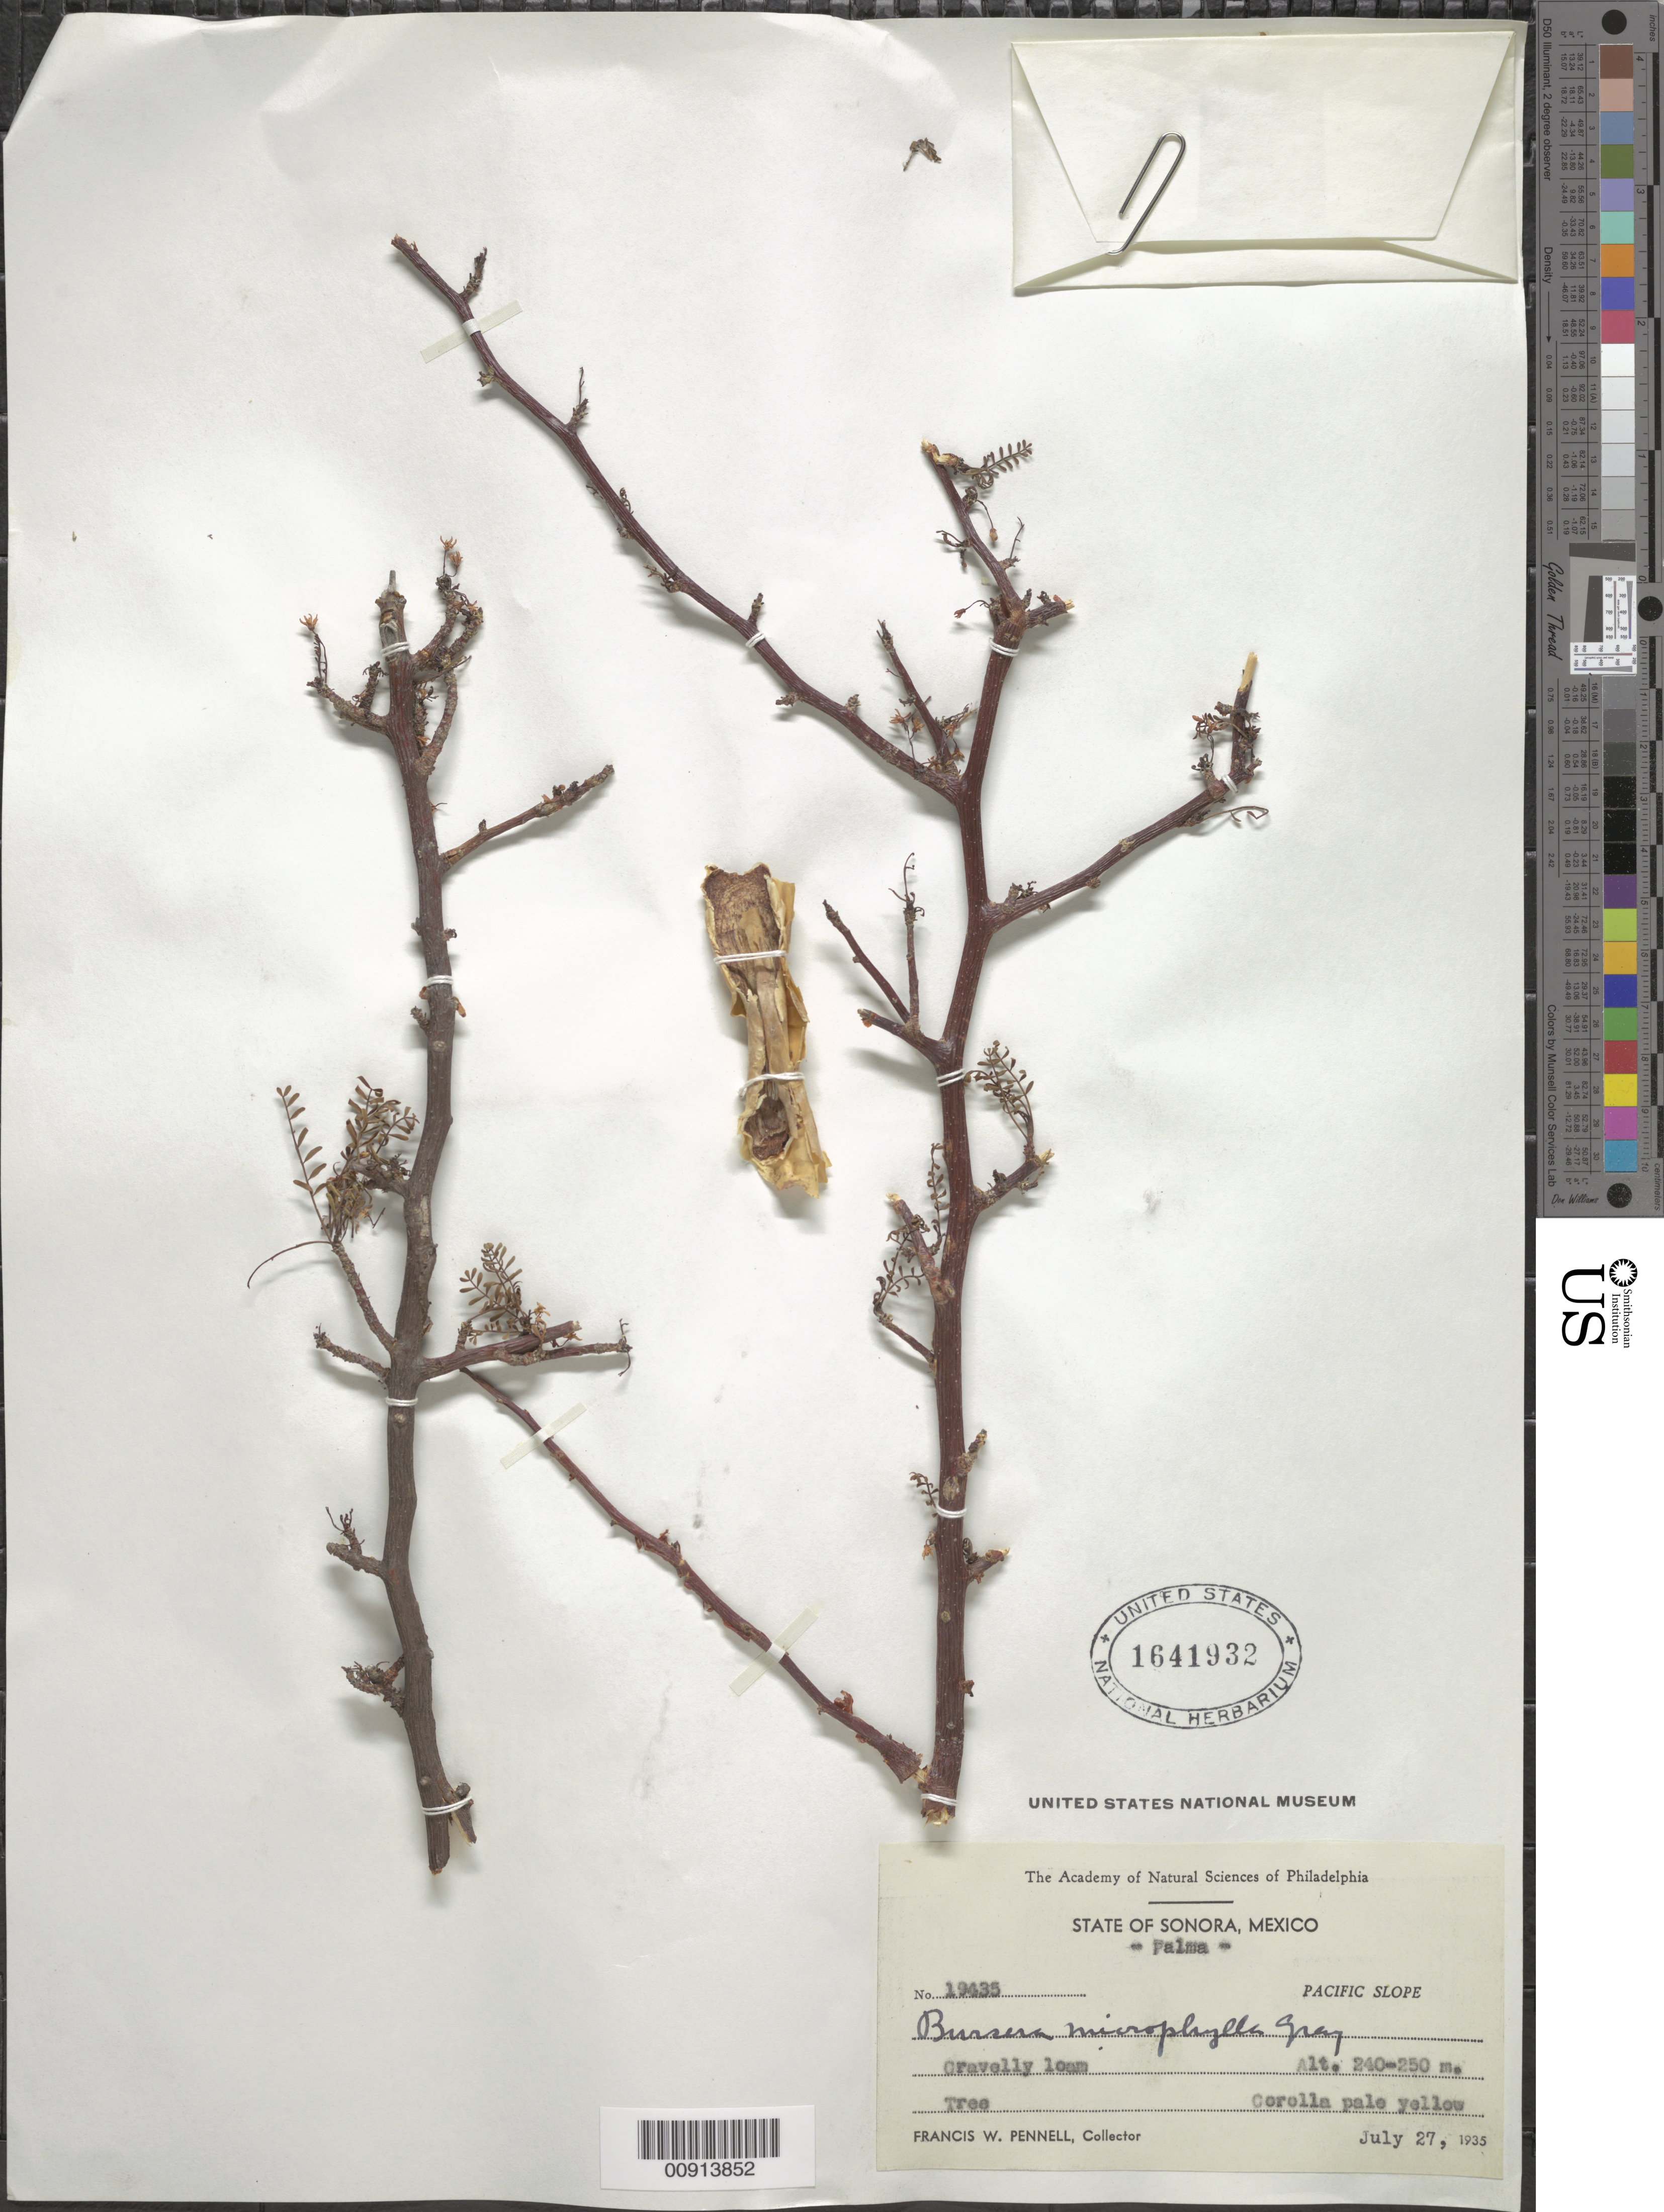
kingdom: Plantae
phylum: Tracheophyta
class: Magnoliopsida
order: Sapindales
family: Burseraceae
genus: Bursera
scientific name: Bursera microphylla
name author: A. Gray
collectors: F. W. Pennell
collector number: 19435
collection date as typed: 27 Jul 1935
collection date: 1935-07-27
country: Mexico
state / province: Sonora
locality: Palma, Sonora. Pacific slope.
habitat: Gravelly loam.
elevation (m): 250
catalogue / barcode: US 1641932